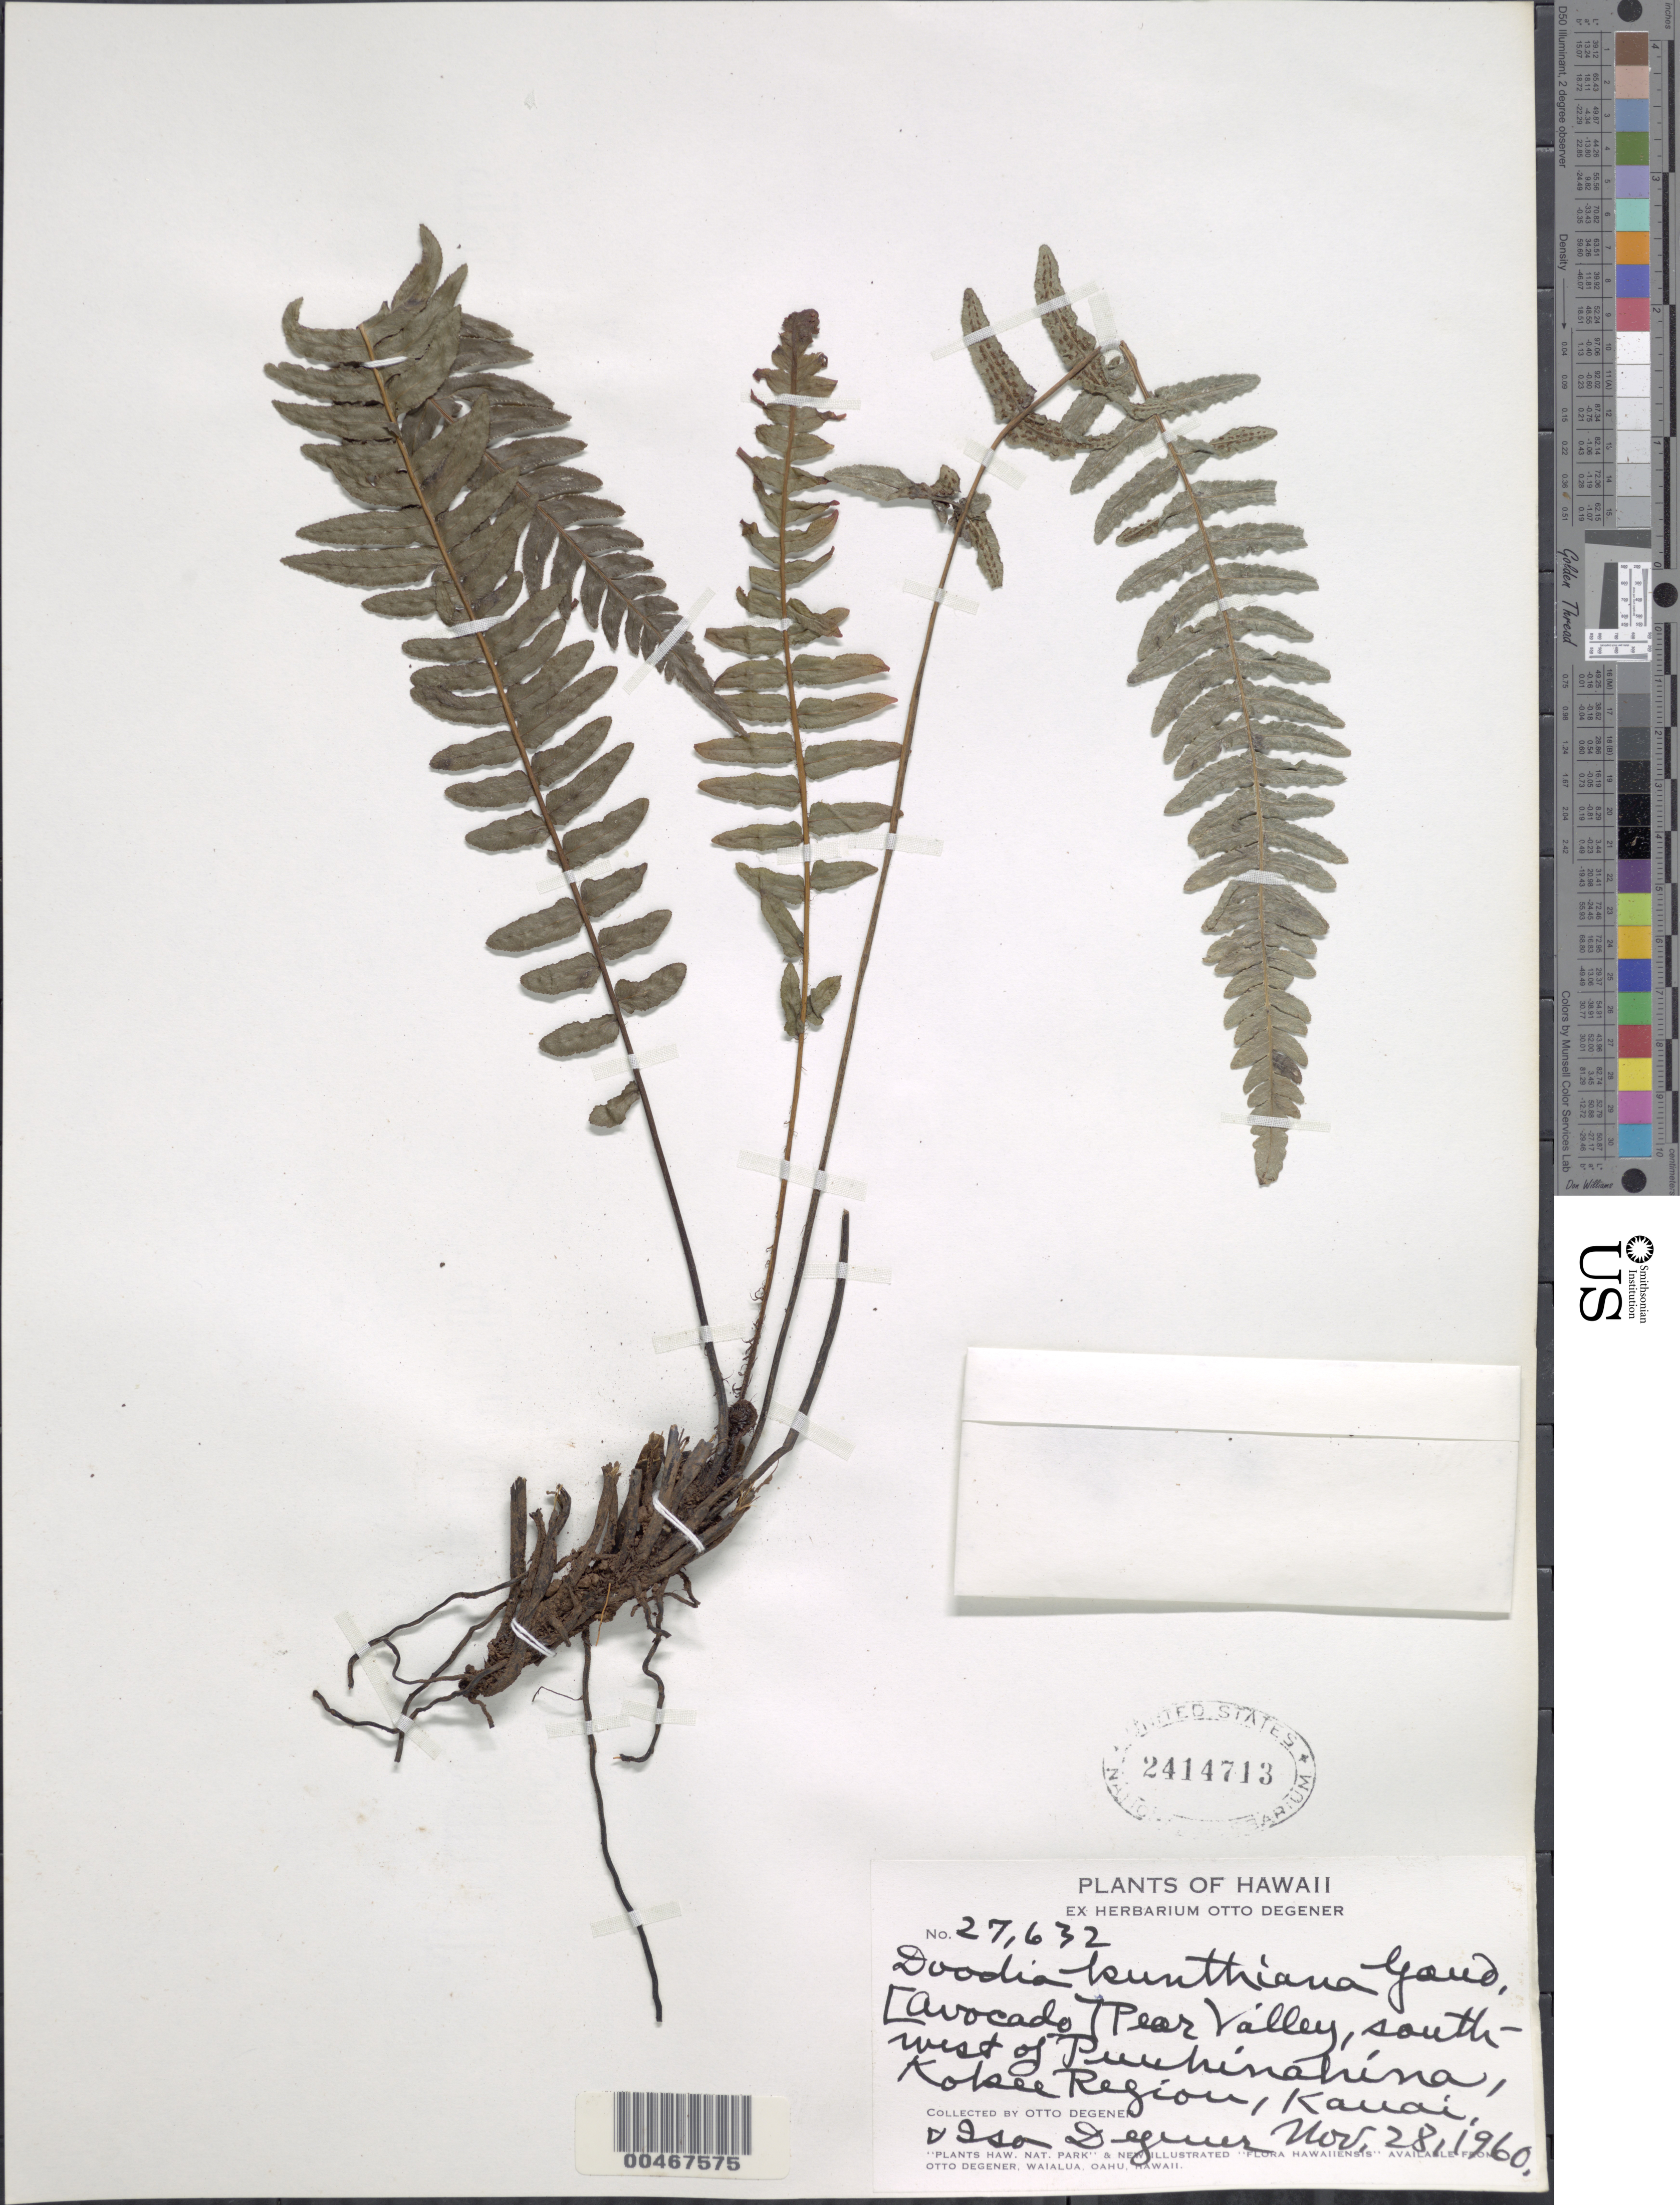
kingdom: Plantae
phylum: Tracheophyta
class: Polypodiopsida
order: Polypodiales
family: Blechnaceae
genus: Doodia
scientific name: Doodia kunthiana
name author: Gaudich.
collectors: O. Degener & I. Degener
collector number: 27632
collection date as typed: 28 Nov 1960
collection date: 1960-11-28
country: United States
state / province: Hawaii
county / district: Kauai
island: Kaua'i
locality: Pear Valley, SW of Puuhinahina, Kokee Region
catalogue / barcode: US 2414713